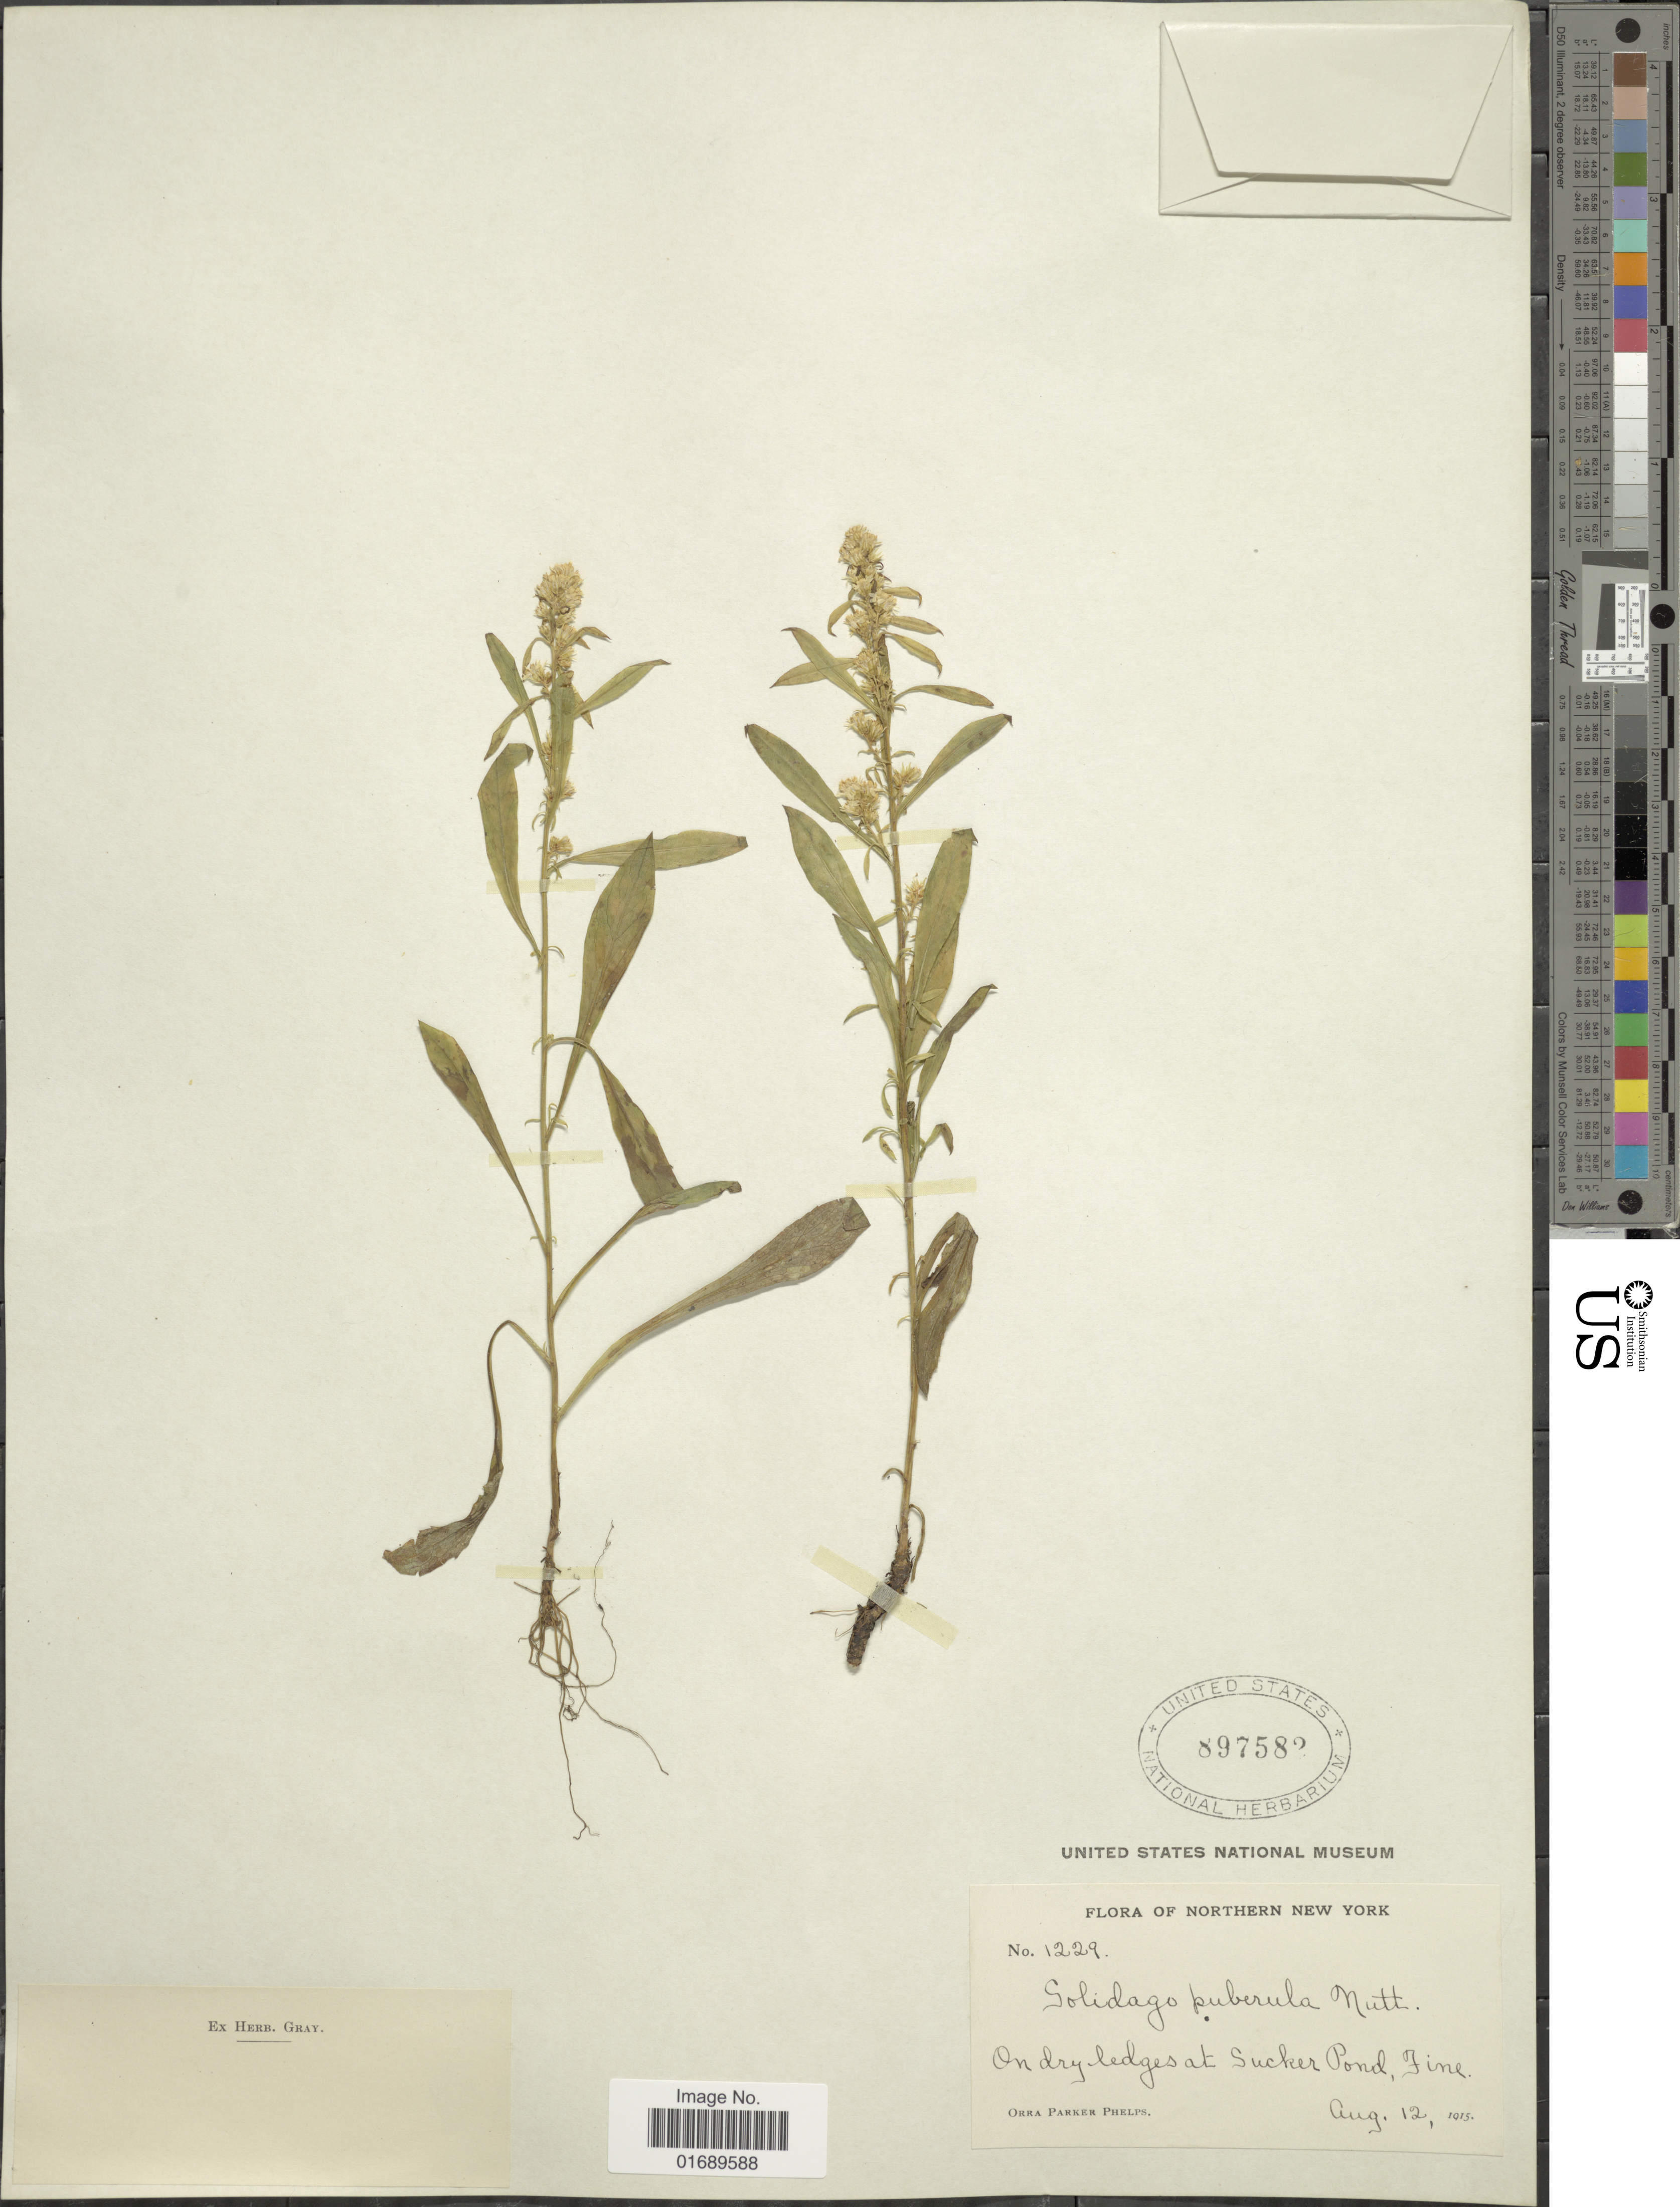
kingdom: Plantae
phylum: Tracheophyta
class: Magnoliopsida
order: Asterales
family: Asteraceae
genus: Solidago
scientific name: Solidago puberula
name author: Nutt.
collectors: O. P. Phelps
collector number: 1229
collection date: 1915-08-12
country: United States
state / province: New York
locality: Northern New York, On dry ledges at Sucker Pond, Fine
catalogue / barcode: US 897582